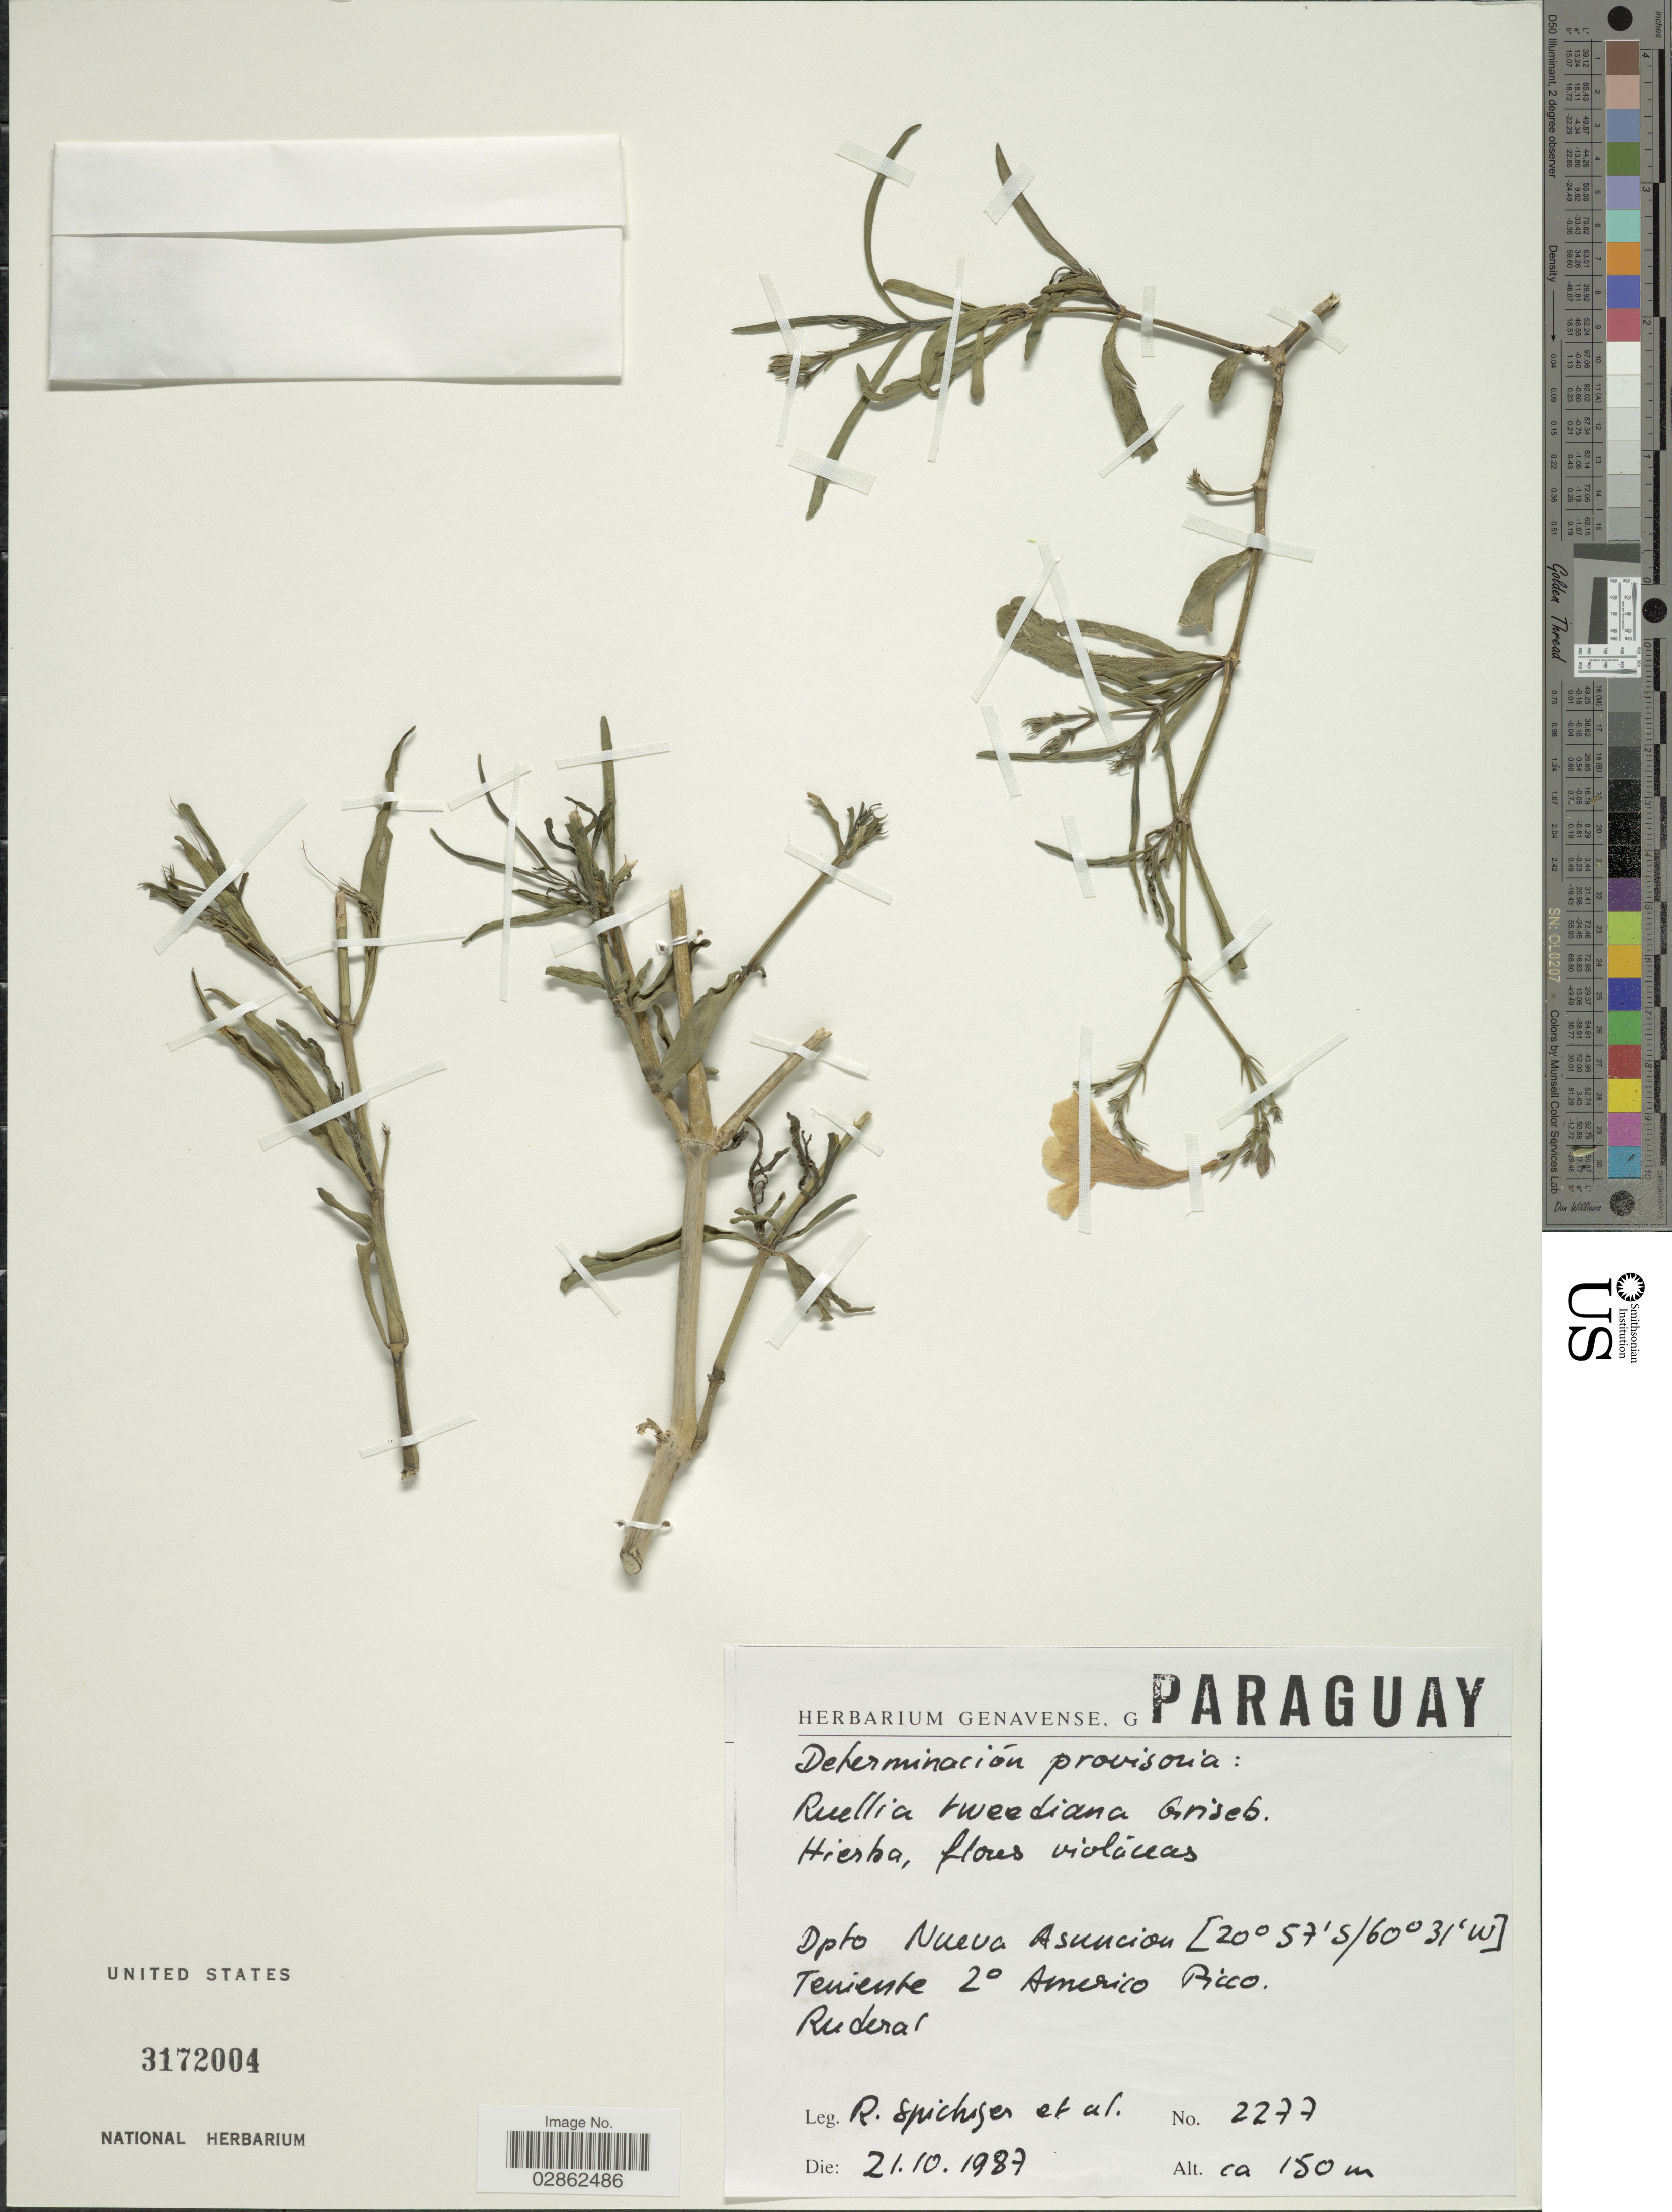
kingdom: Plantae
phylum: Tracheophyta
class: Magnoliopsida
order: Lamiales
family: Acanthaceae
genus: Ruellia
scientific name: Ruellia tweediana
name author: Griseb.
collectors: R. Spichiger & et al.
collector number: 2277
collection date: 1987-10-21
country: Paraguay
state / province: Asuncion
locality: Dpto Nueva Asuncion. Teniente 2° Americo Picco.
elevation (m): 150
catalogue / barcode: US 3172004